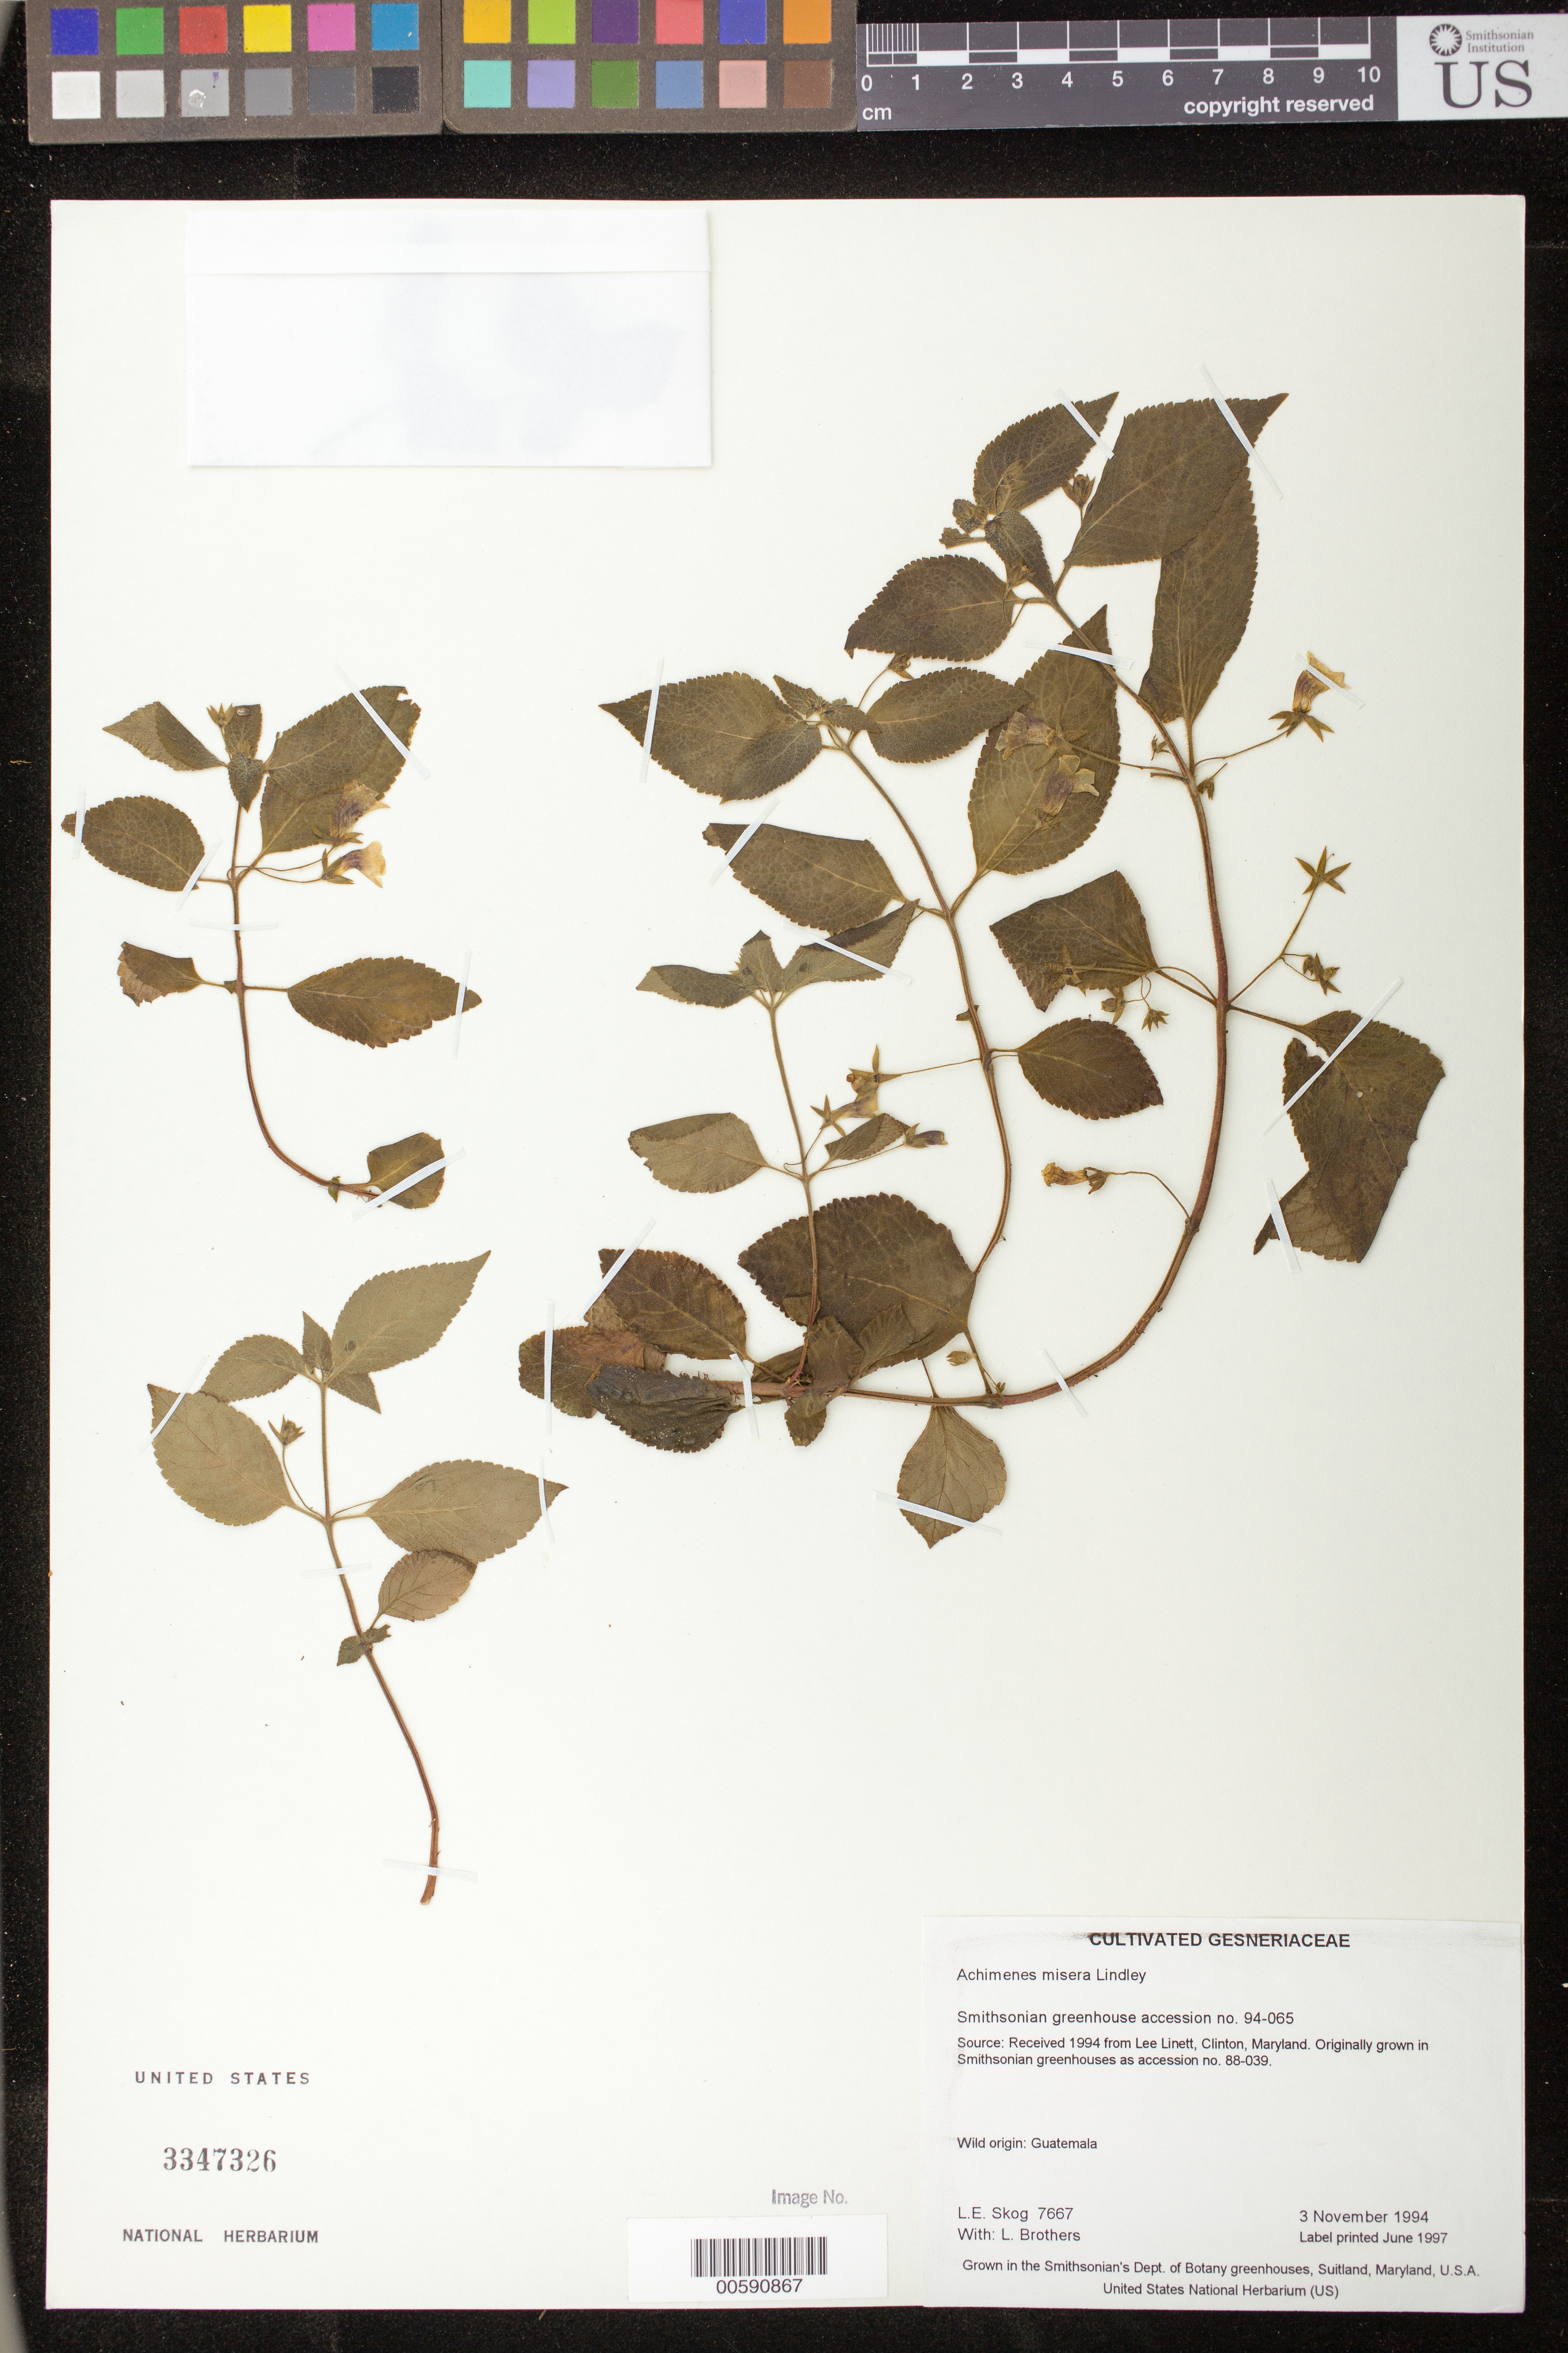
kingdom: Plantae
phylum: Tracheophyta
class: Magnoliopsida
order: Lamiales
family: Gesneriaceae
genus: Achimenes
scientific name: Achimenes misera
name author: Lindl.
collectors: L. E. Skog & L. Brothers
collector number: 7667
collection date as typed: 03 Nov 1994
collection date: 1994-11-03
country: Guatemala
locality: Grown in the Smithsonian's Dept. of Botany greenhouses, Suitland, Maryland, U.S.A.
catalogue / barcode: US 3347326